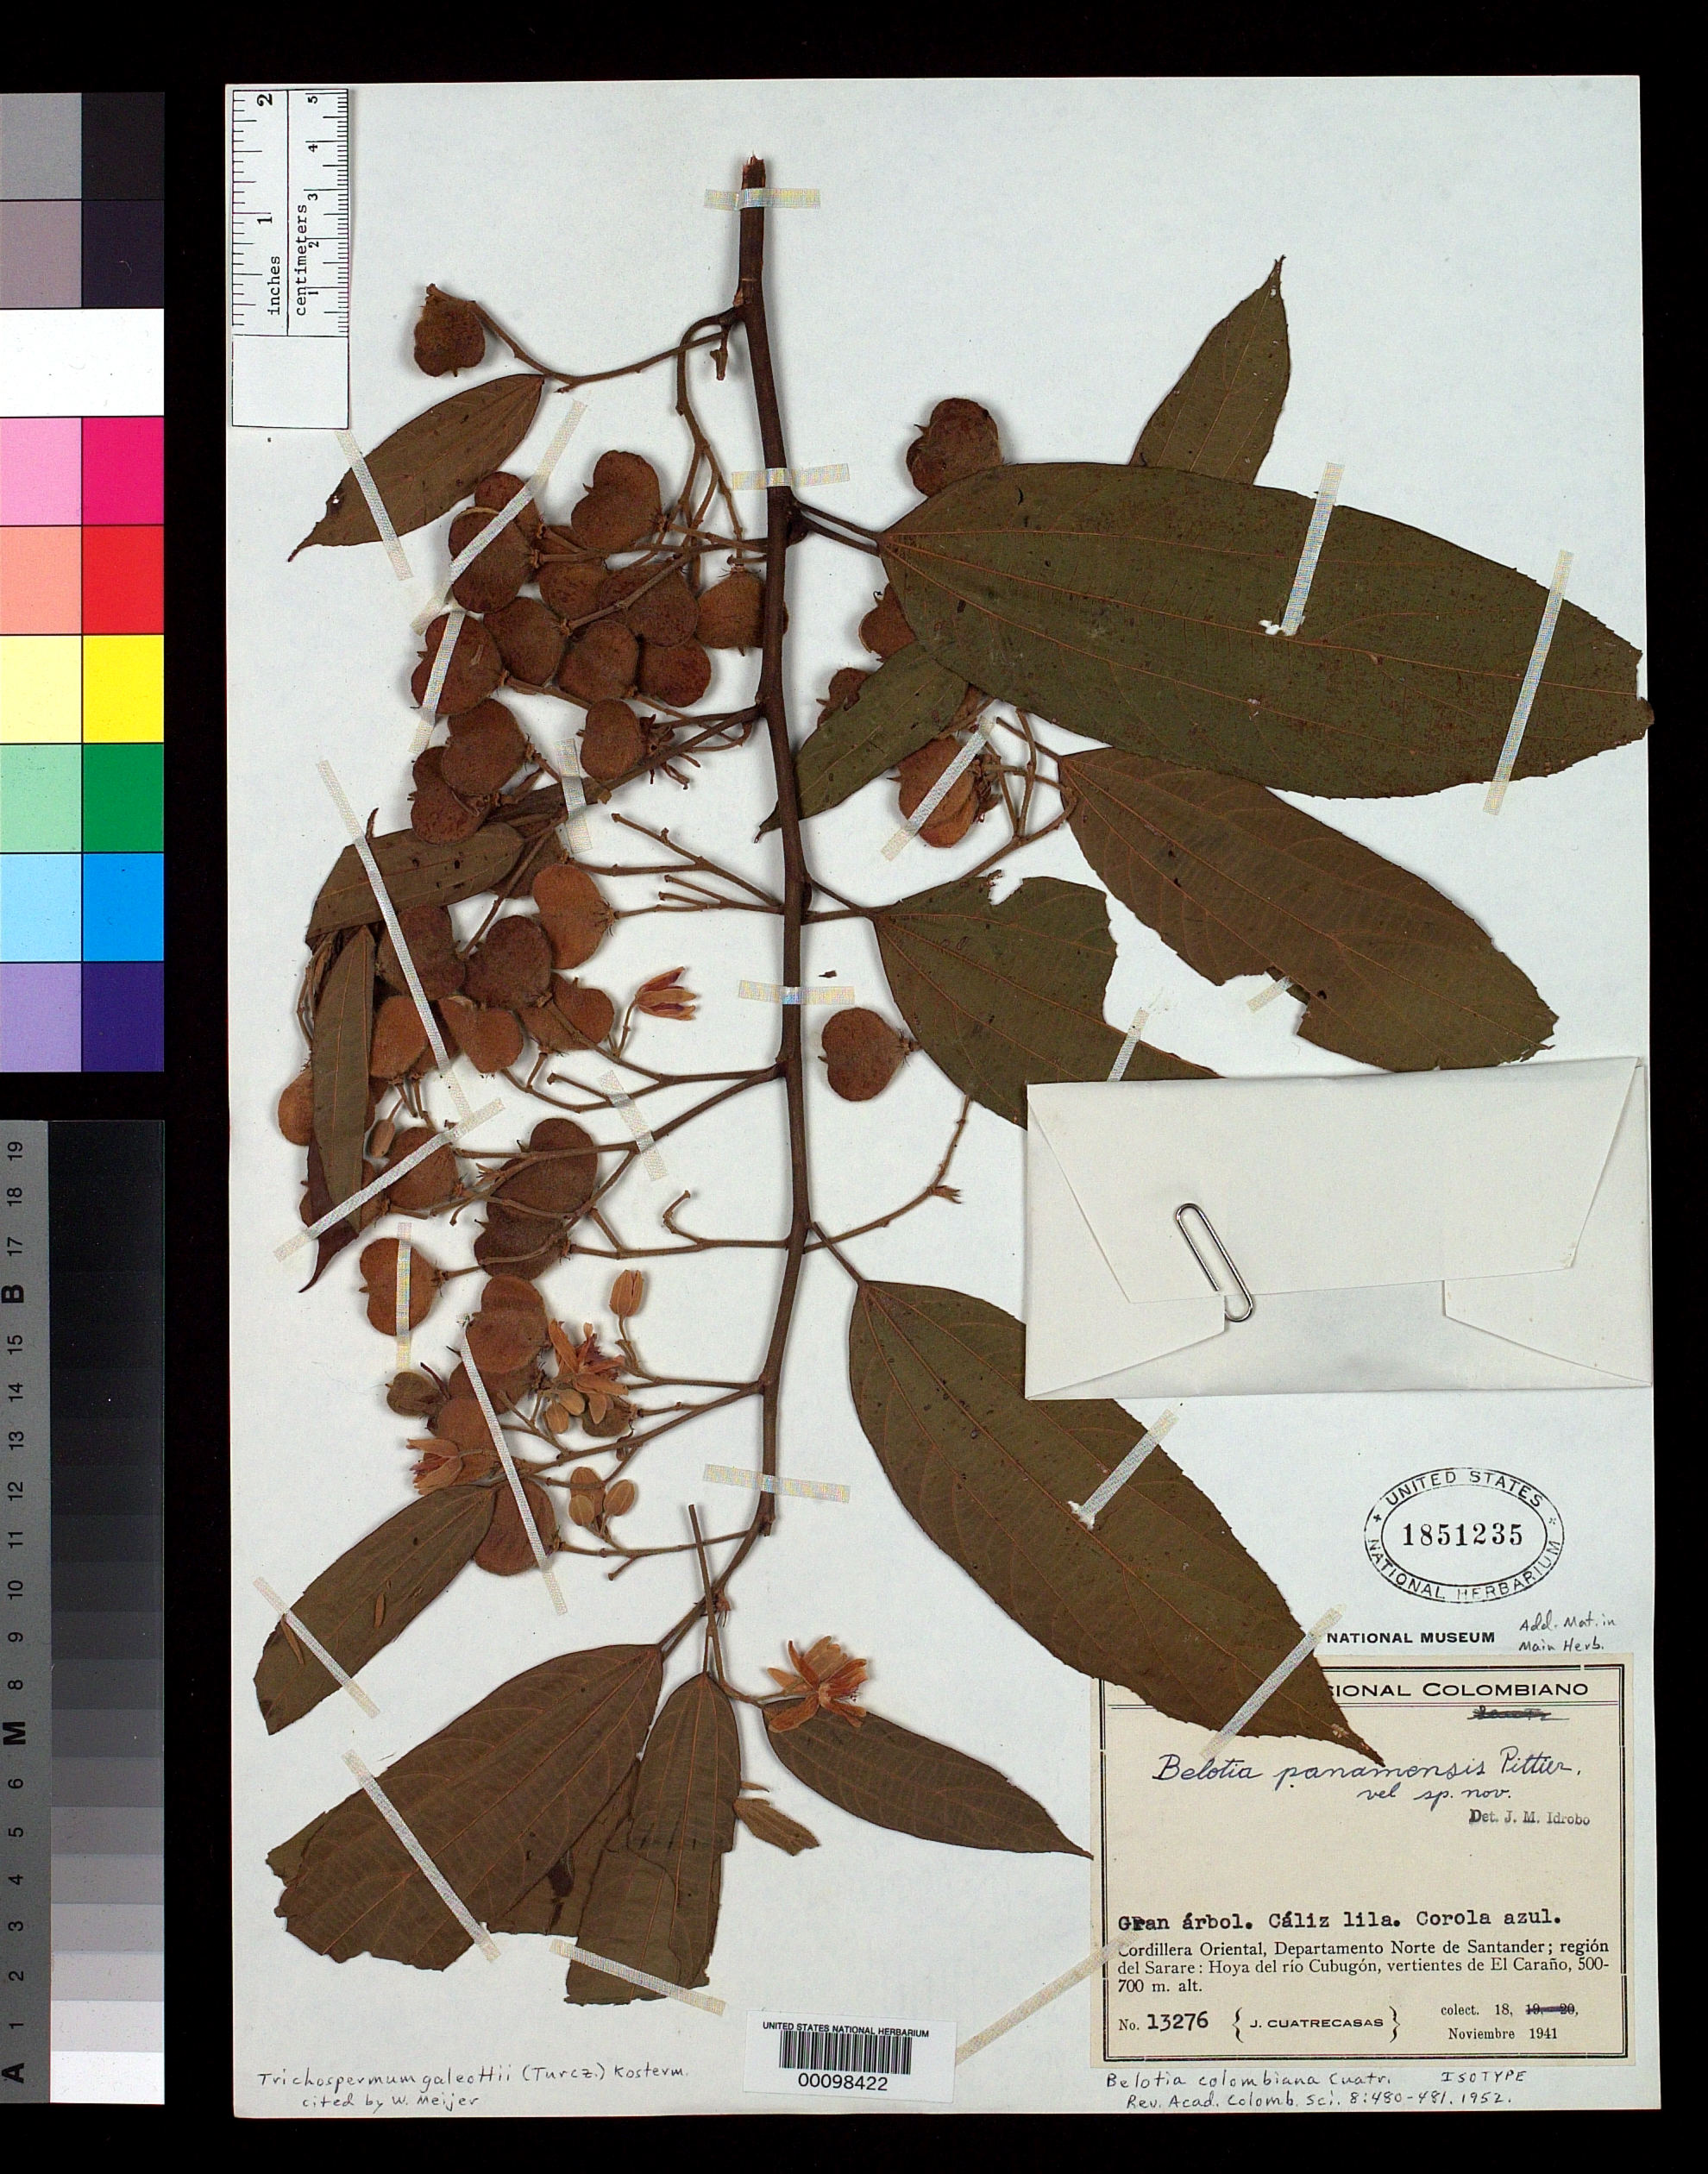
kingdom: Plantae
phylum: Tracheophyta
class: Magnoliopsida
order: Malvales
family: Malvaceae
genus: Belotia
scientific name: Belotia colombiana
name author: Cuatrec.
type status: Isotype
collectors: J. Cuatrecasas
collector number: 13276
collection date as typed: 18 Nov 1941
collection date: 1941-11-18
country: Colombia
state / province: Norte de Santander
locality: Region Delsarare, Hoya del Rio Cubugon, Vertientes de El Carano.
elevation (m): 500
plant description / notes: "sheet 2" has been crossed out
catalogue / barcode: US 1851235